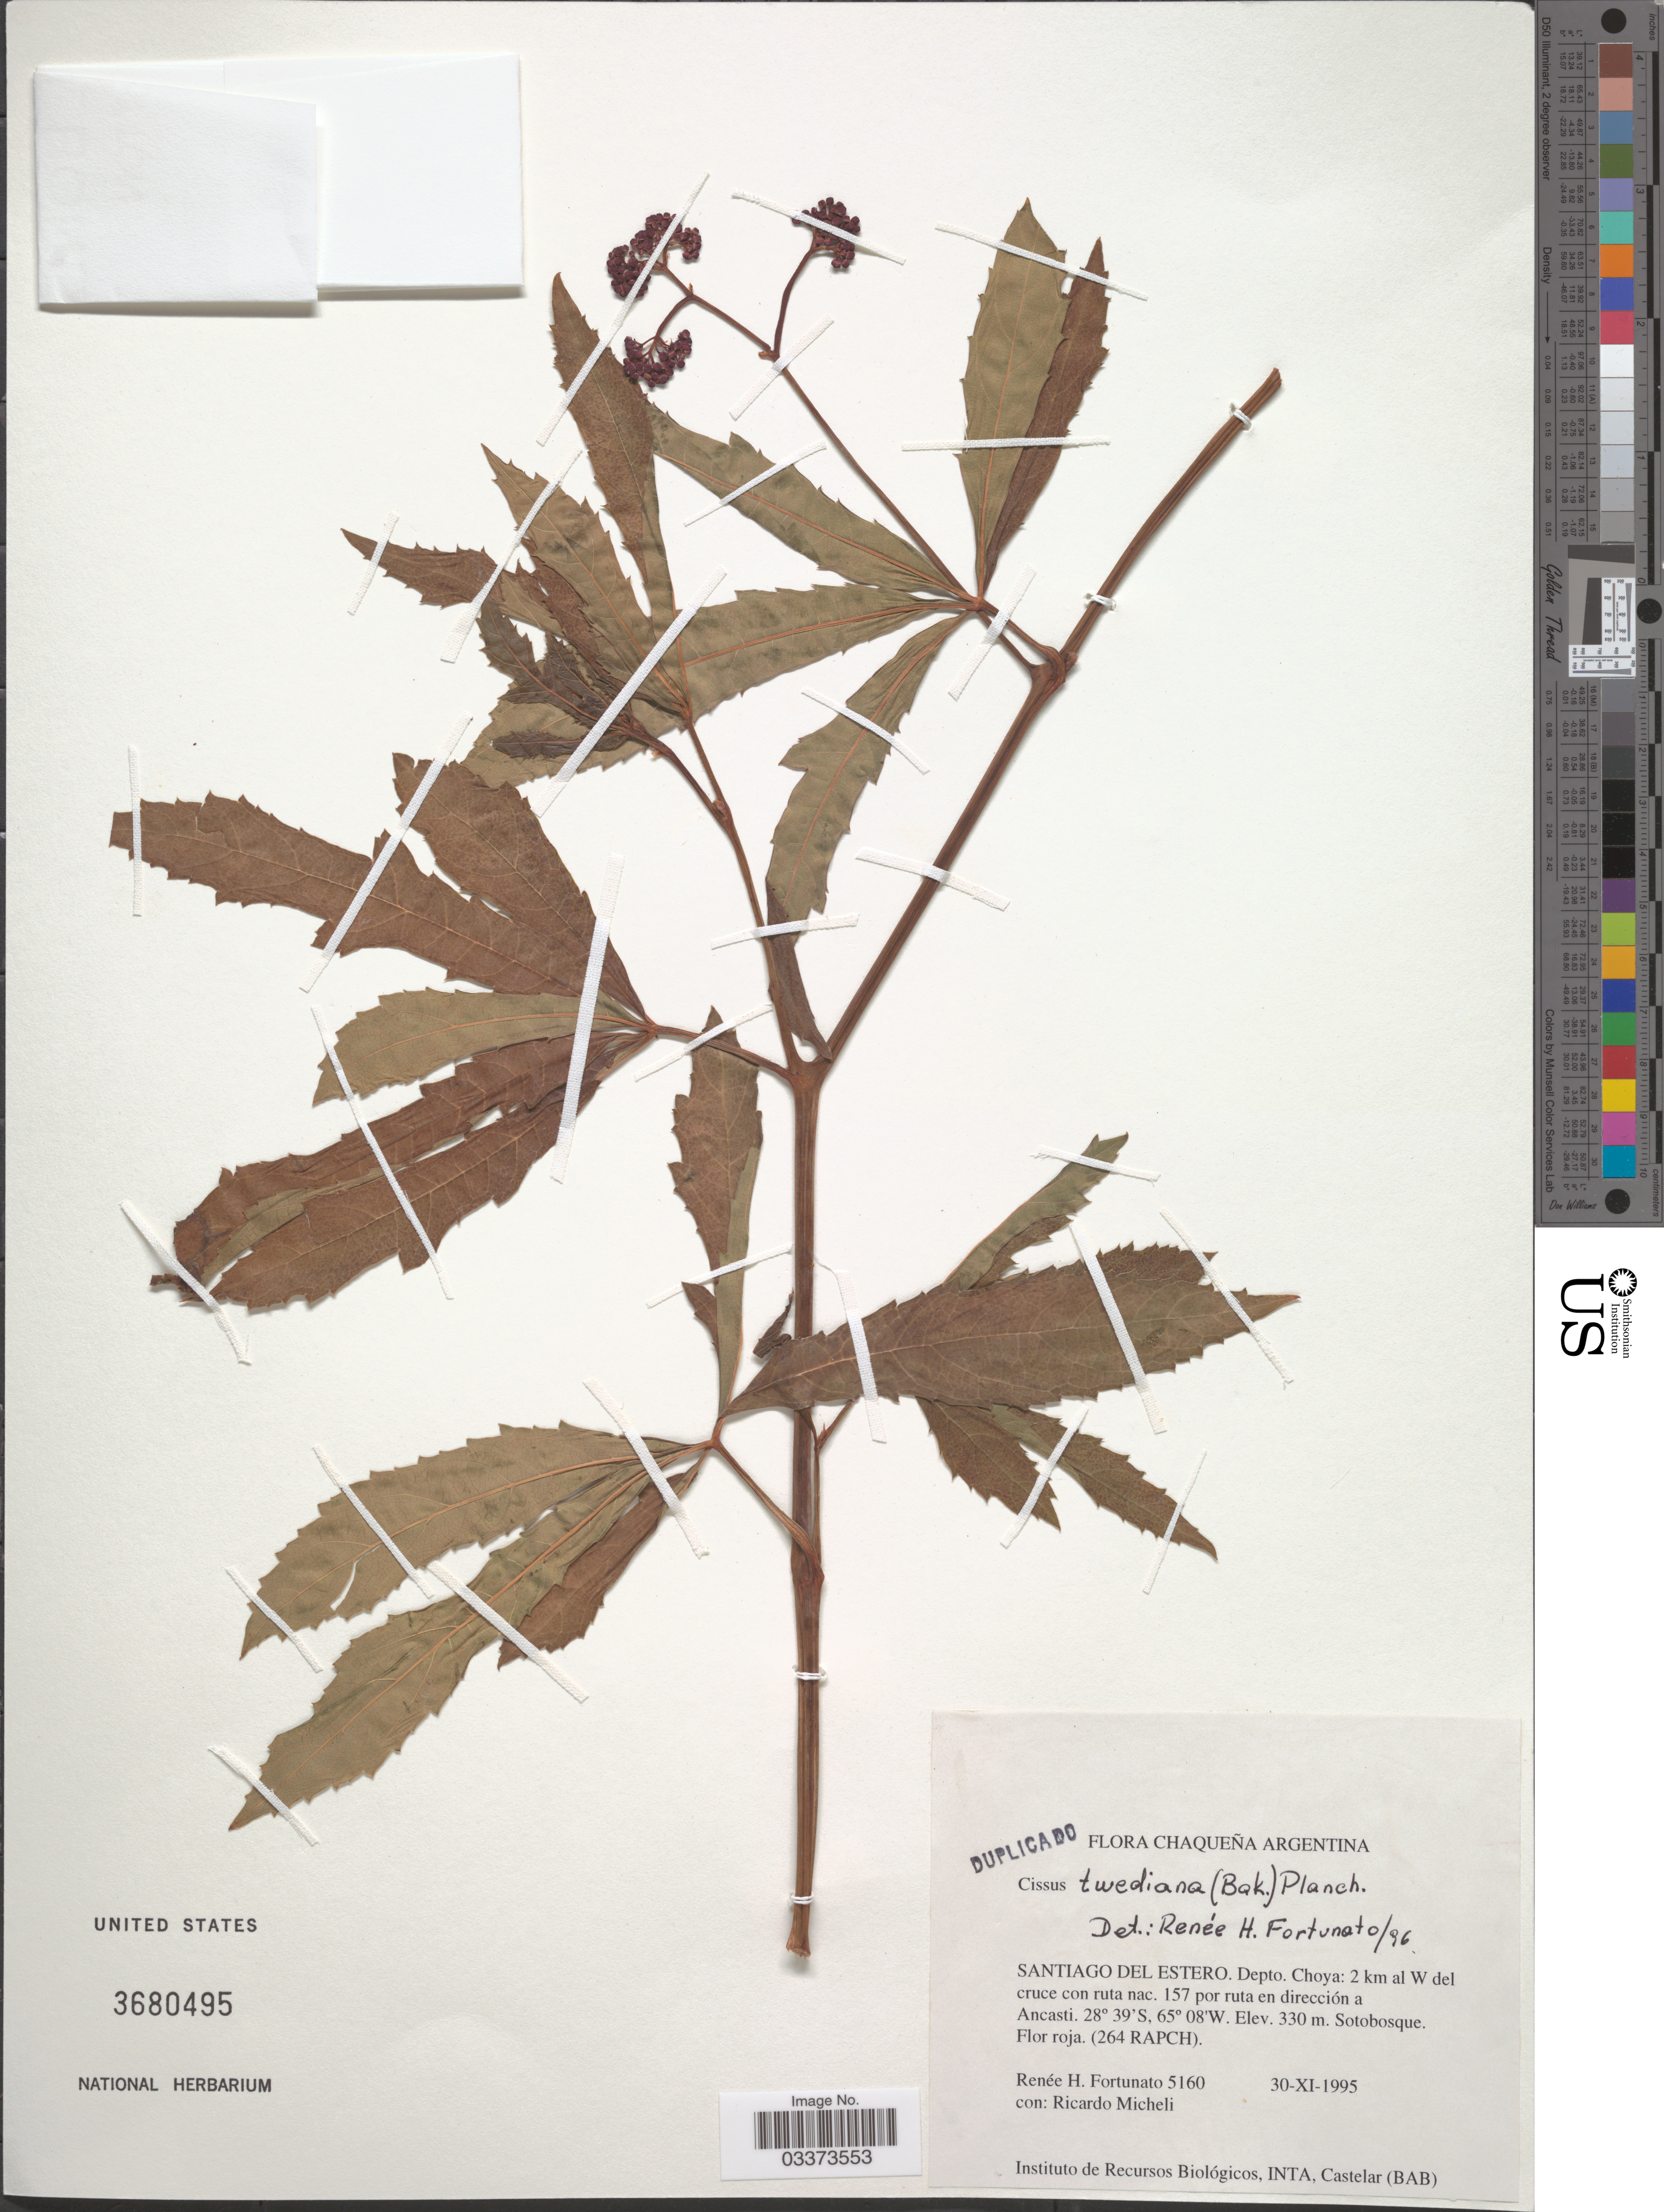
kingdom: Plantae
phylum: Tracheophyta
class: Magnoliopsida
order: Vitales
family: Vitaceae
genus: Clematicissus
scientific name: Clematicissus tweedieana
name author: (Baker) Lombardi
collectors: R. H. Fortunato & R. Micheli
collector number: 5160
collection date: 1995-11-30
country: Argentina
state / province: Santiago del Estero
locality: Chaqueña Argentina. Depto. Choya: 2 km al W del cruce con ruta nac. 157 por ruta en dirección a Ancasti.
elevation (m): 330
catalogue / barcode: US 3680495